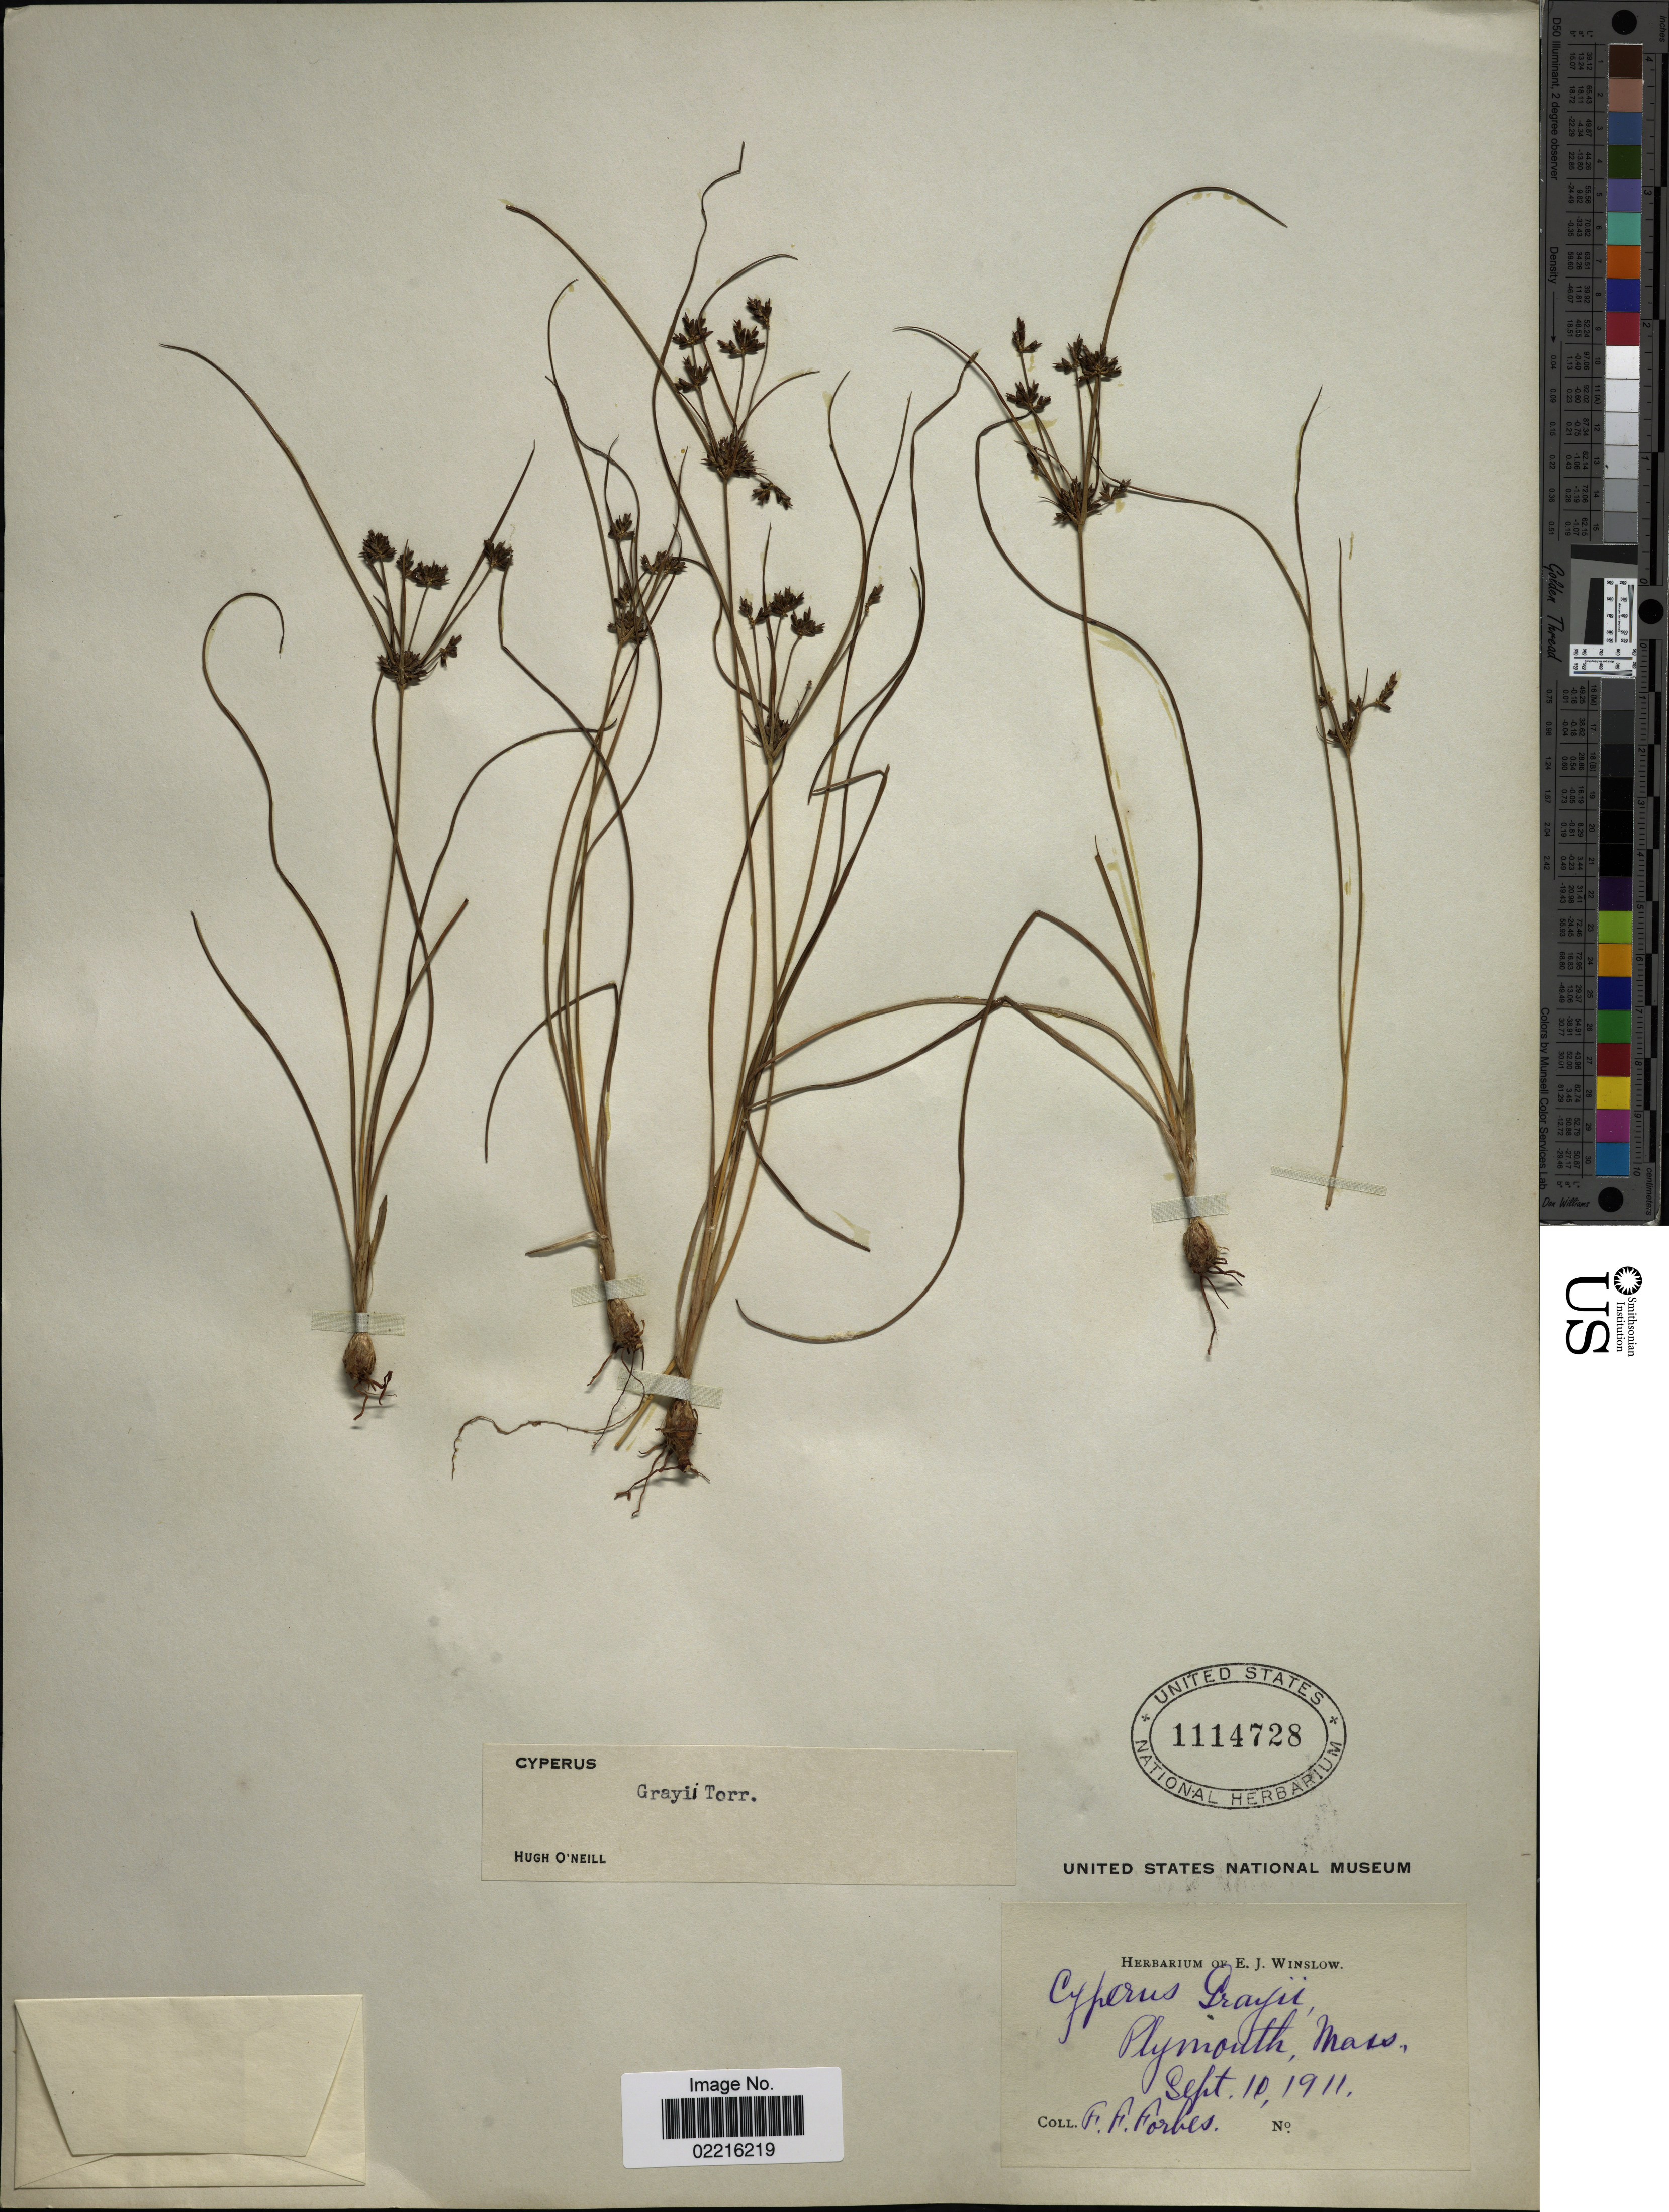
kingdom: Plantae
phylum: Tracheophyta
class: Liliopsida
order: Poales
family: Cyperaceae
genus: Cyperus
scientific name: Cyperus grayi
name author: Torr.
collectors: F. Forbes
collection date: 1911-09-10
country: United States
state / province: Massachusetts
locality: Plymouth, Mass.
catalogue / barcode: US 1114728